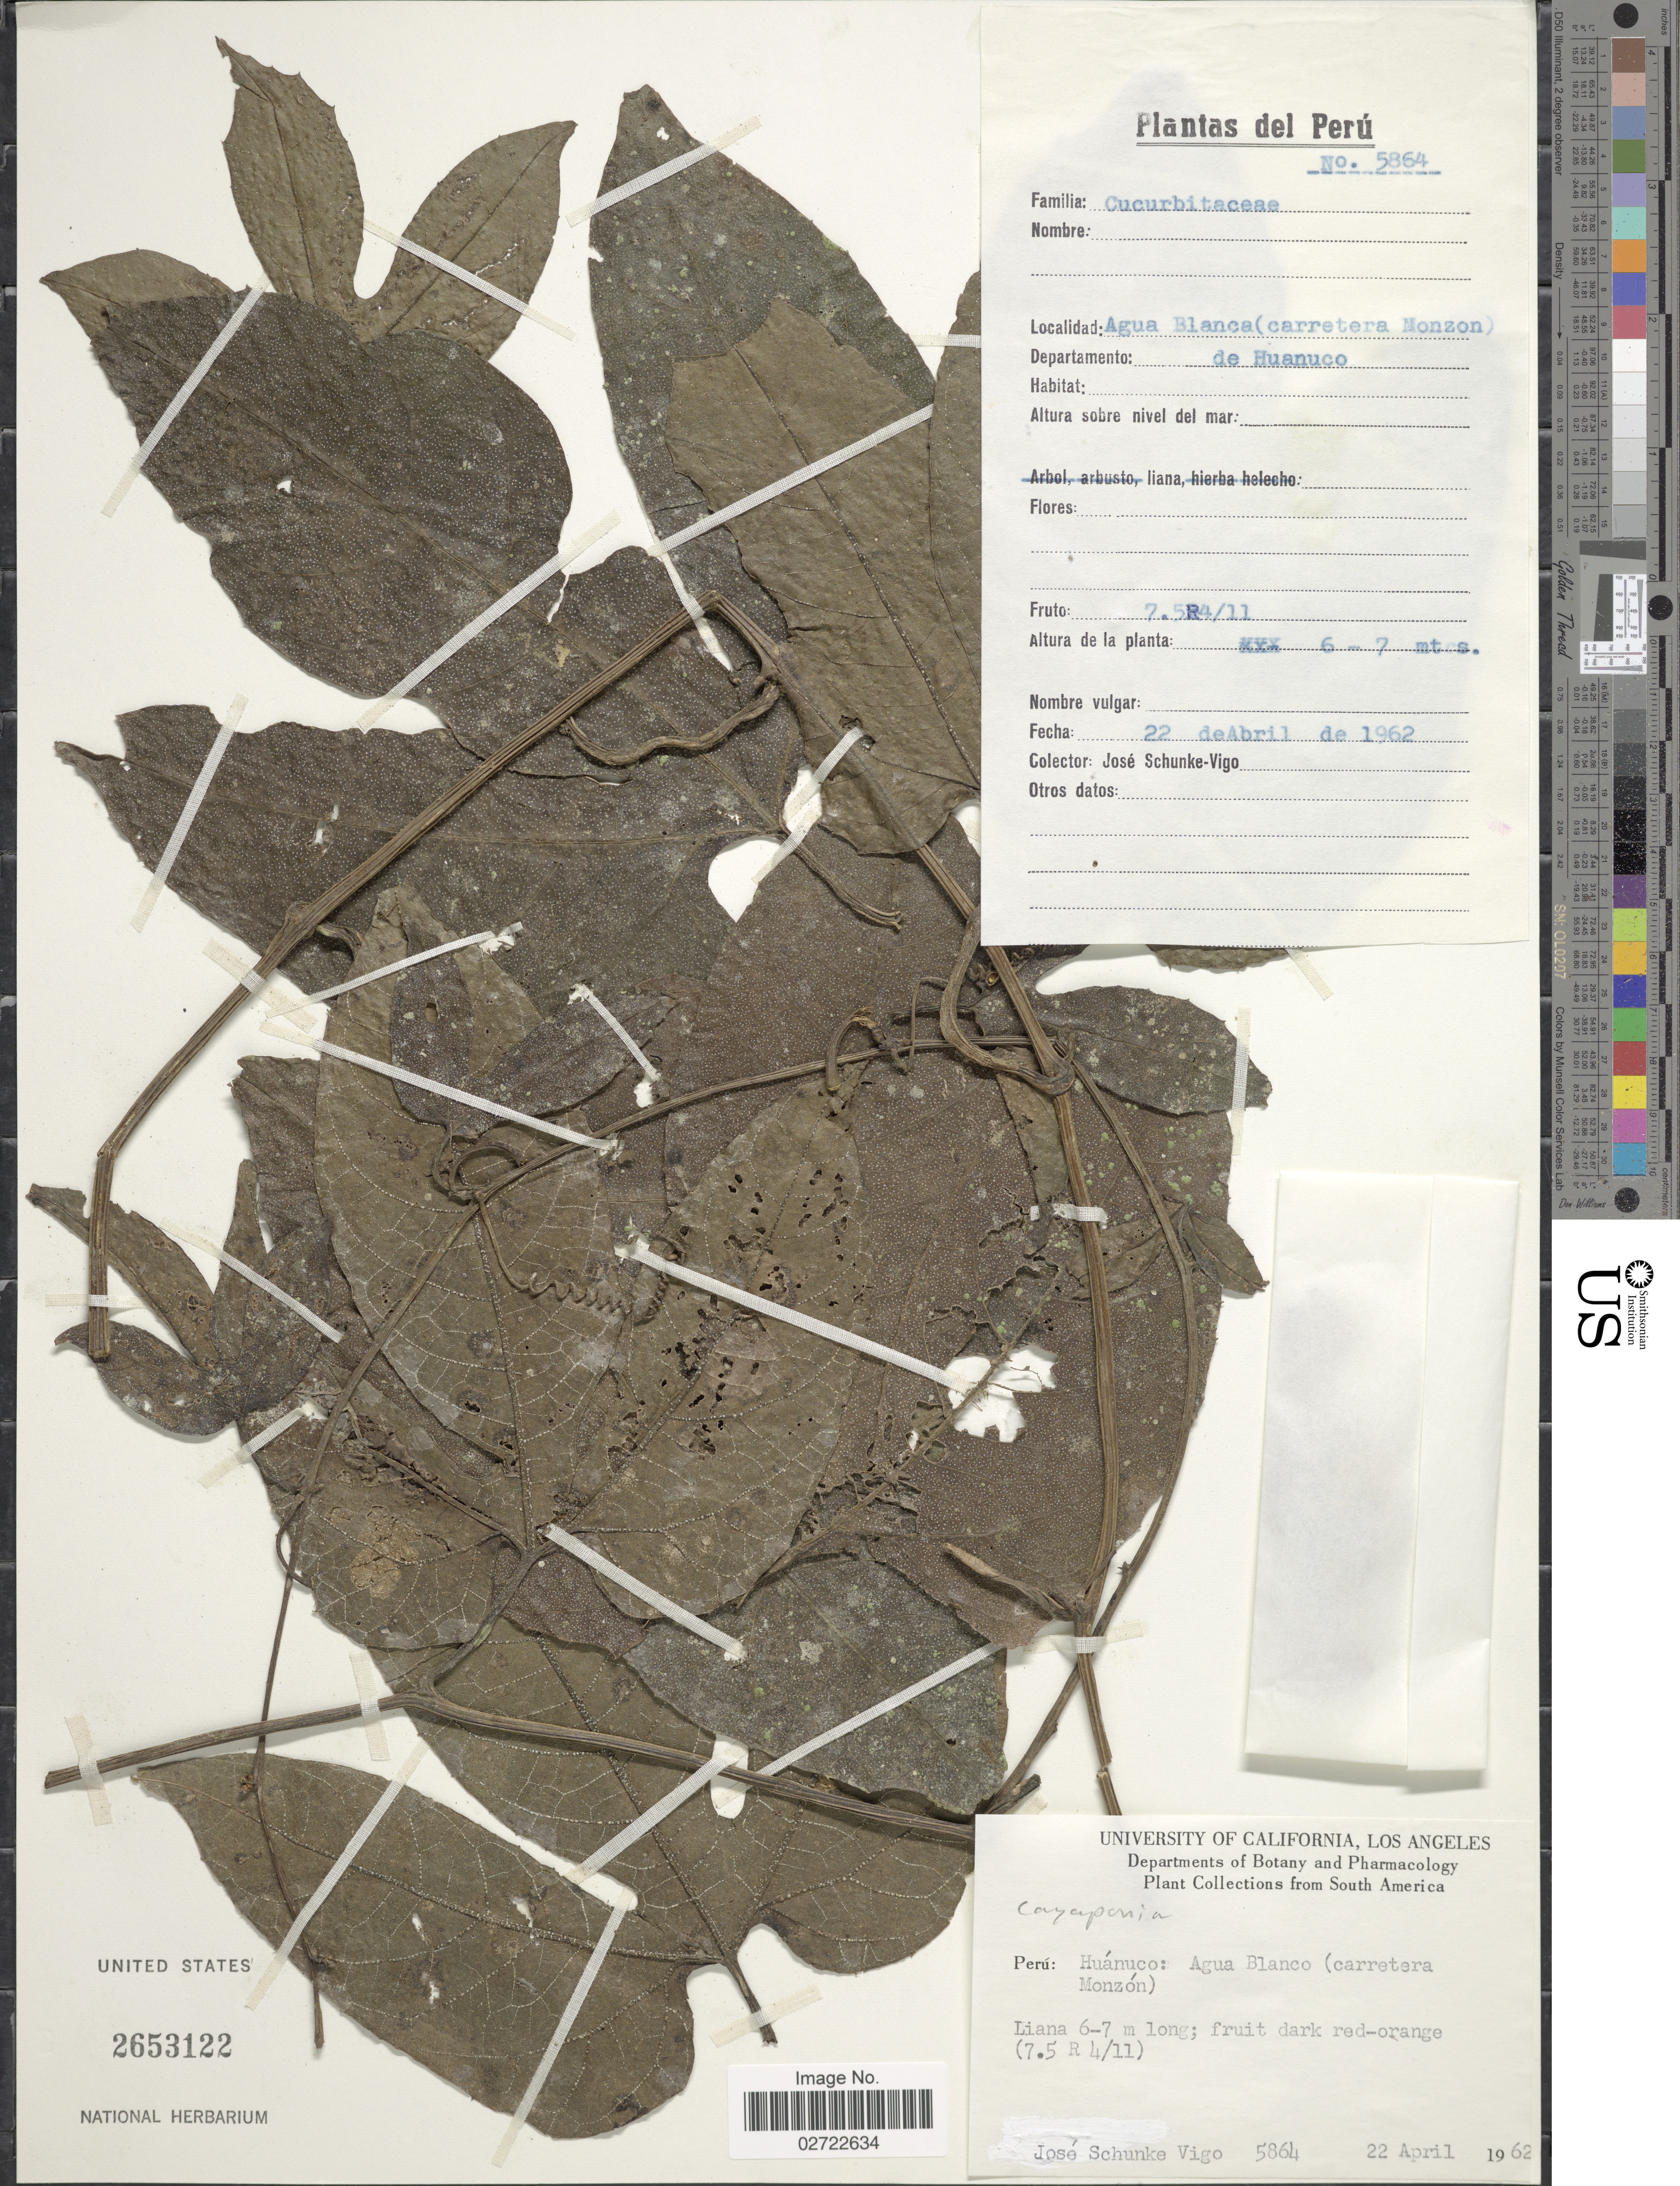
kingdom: Plantae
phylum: Tracheophyta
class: Magnoliopsida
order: Cucurbitales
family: Cucurbitaceae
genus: Cayaponia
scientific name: Cayaponia peruviana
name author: (Poepp. & Endl.) Cogn.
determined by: Nee, Michael H.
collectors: J. Schunke Vigo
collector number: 5864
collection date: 1962-04-22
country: Peru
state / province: Huánuco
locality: Agua Blanco ( carretera Monzon), Departamento de Huanuco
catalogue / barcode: US 2653122